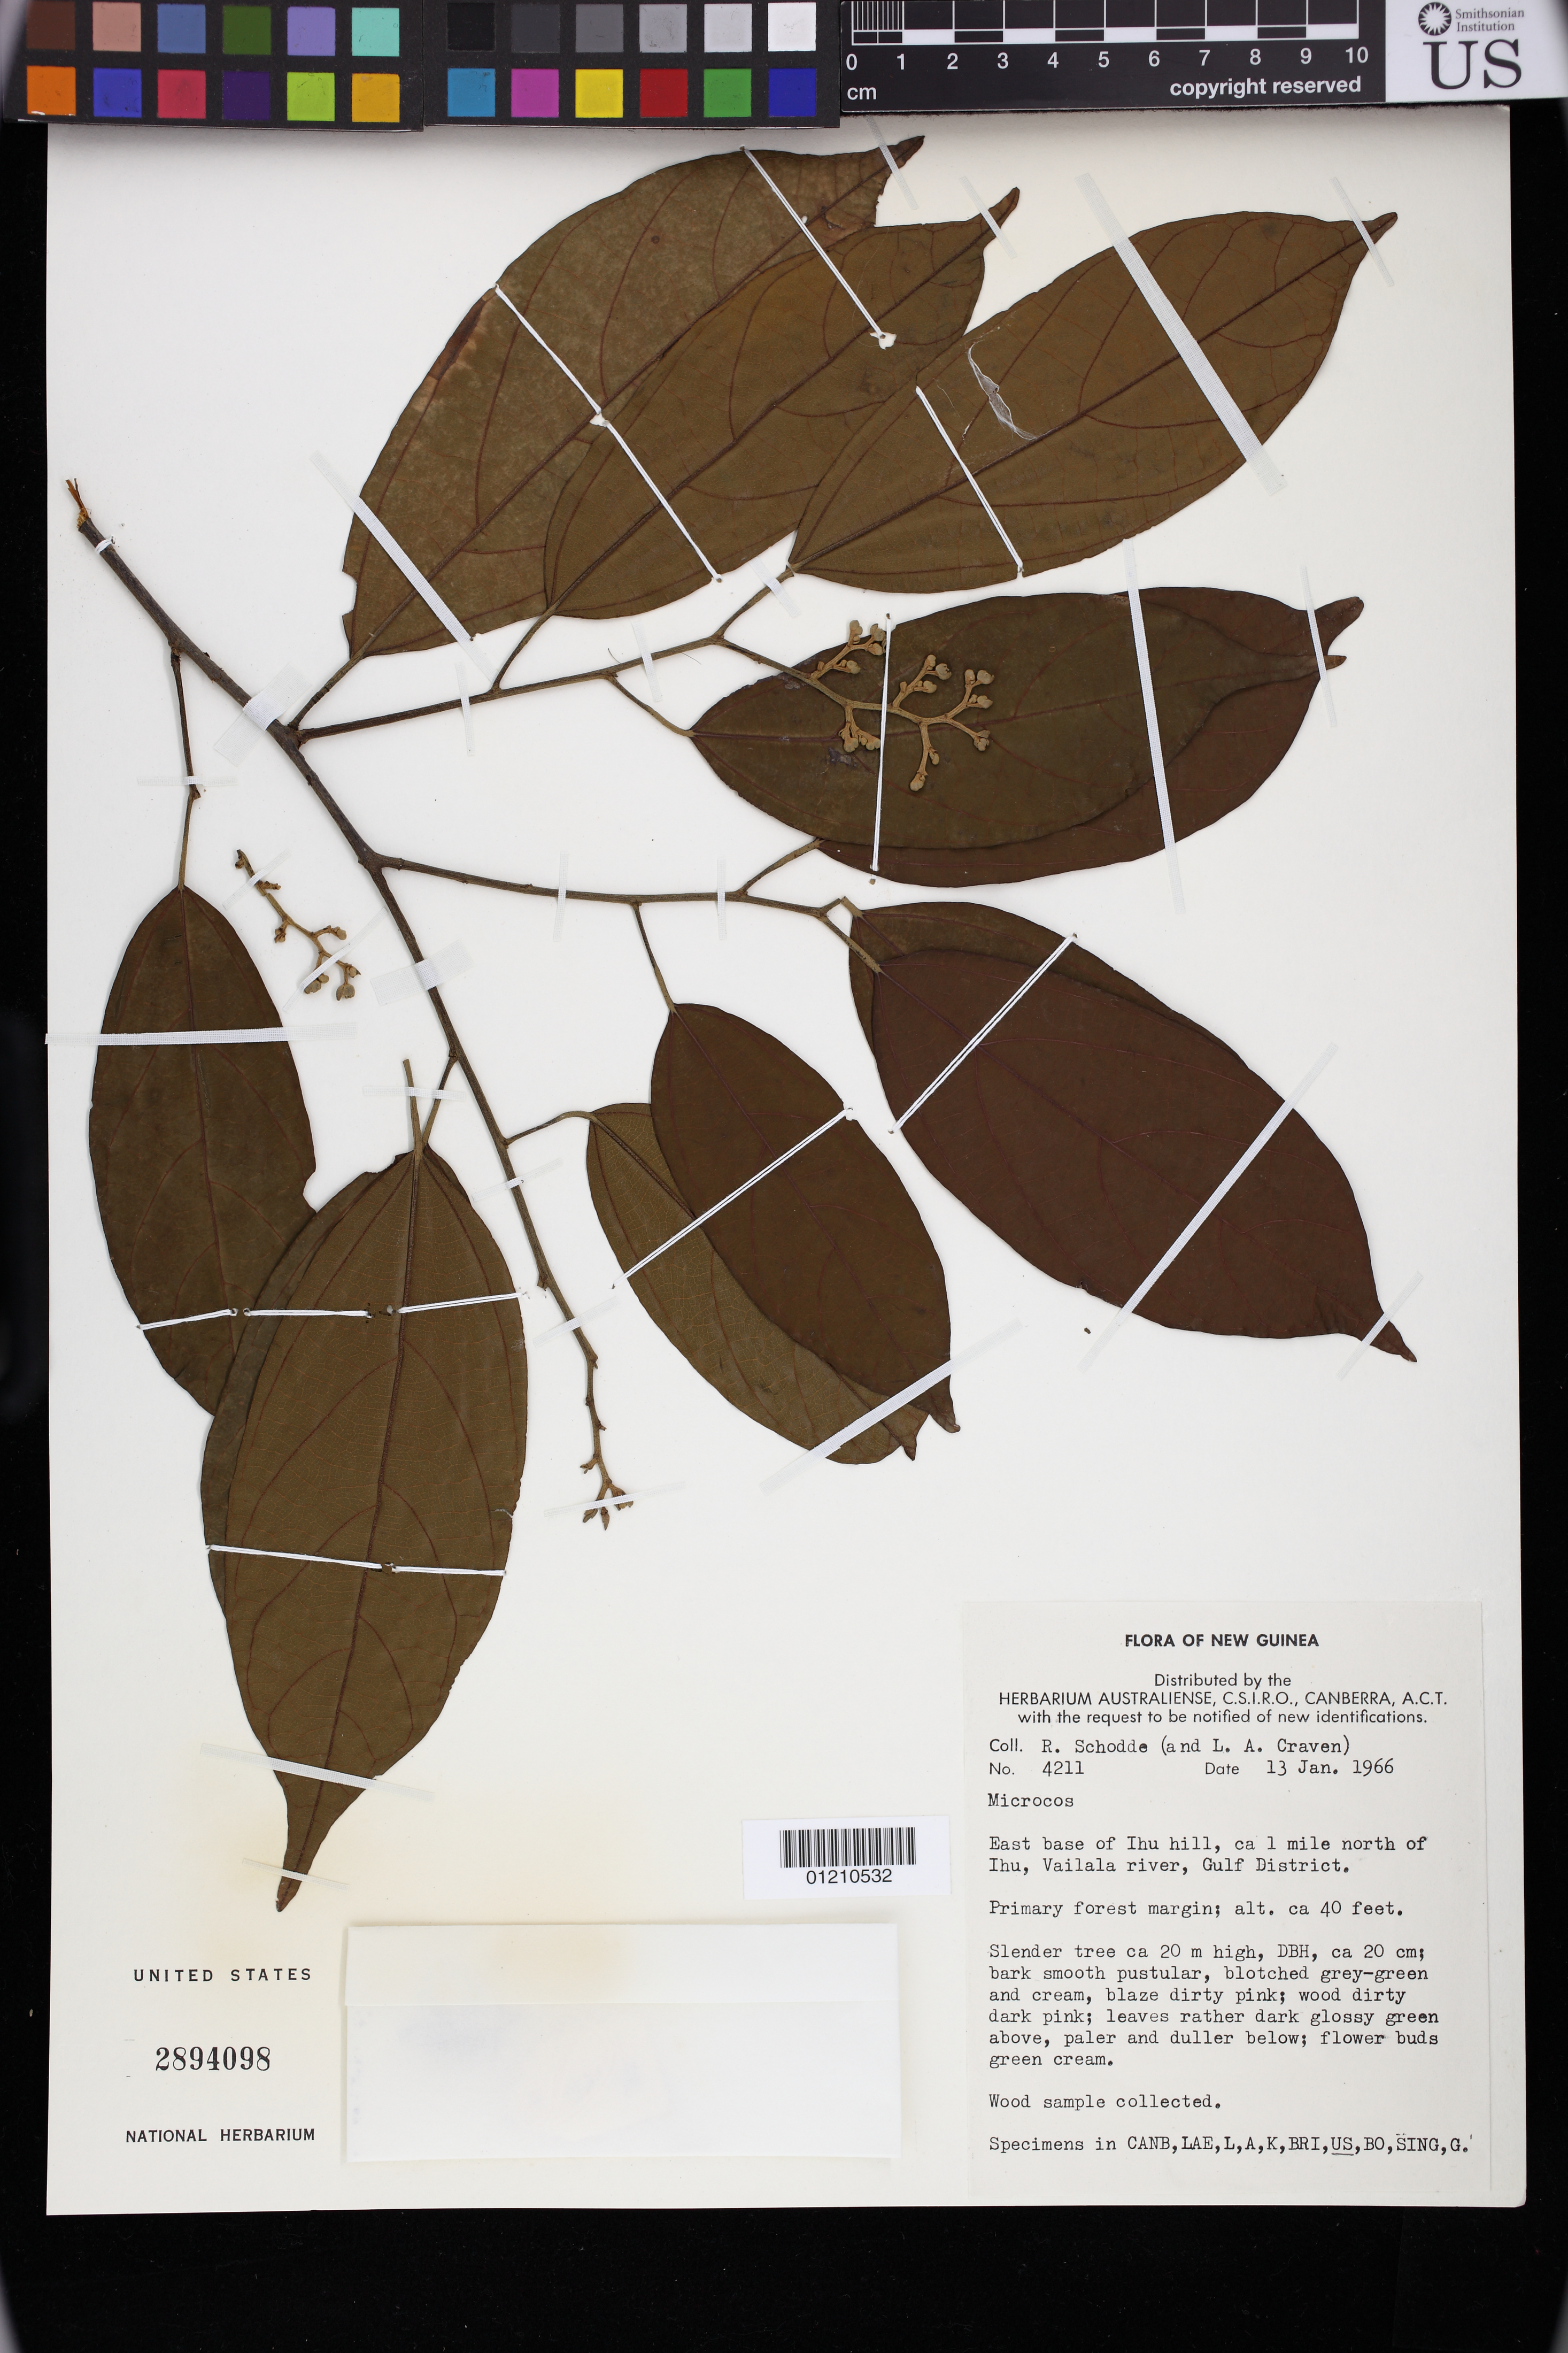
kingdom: Plantae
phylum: Tracheophyta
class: Magnoliopsida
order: Malvales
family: Malvaceae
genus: Microcos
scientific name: Microcos sp.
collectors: R. Schodde & L. A. Craven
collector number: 4211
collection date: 1966-01-13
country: Papua New Guinea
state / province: Gulf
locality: East base of Ihu Hill, ca 1 mile north of Ihu, Vailala river, Gulf District. Primary forest margin.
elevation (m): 12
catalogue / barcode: US 2894098